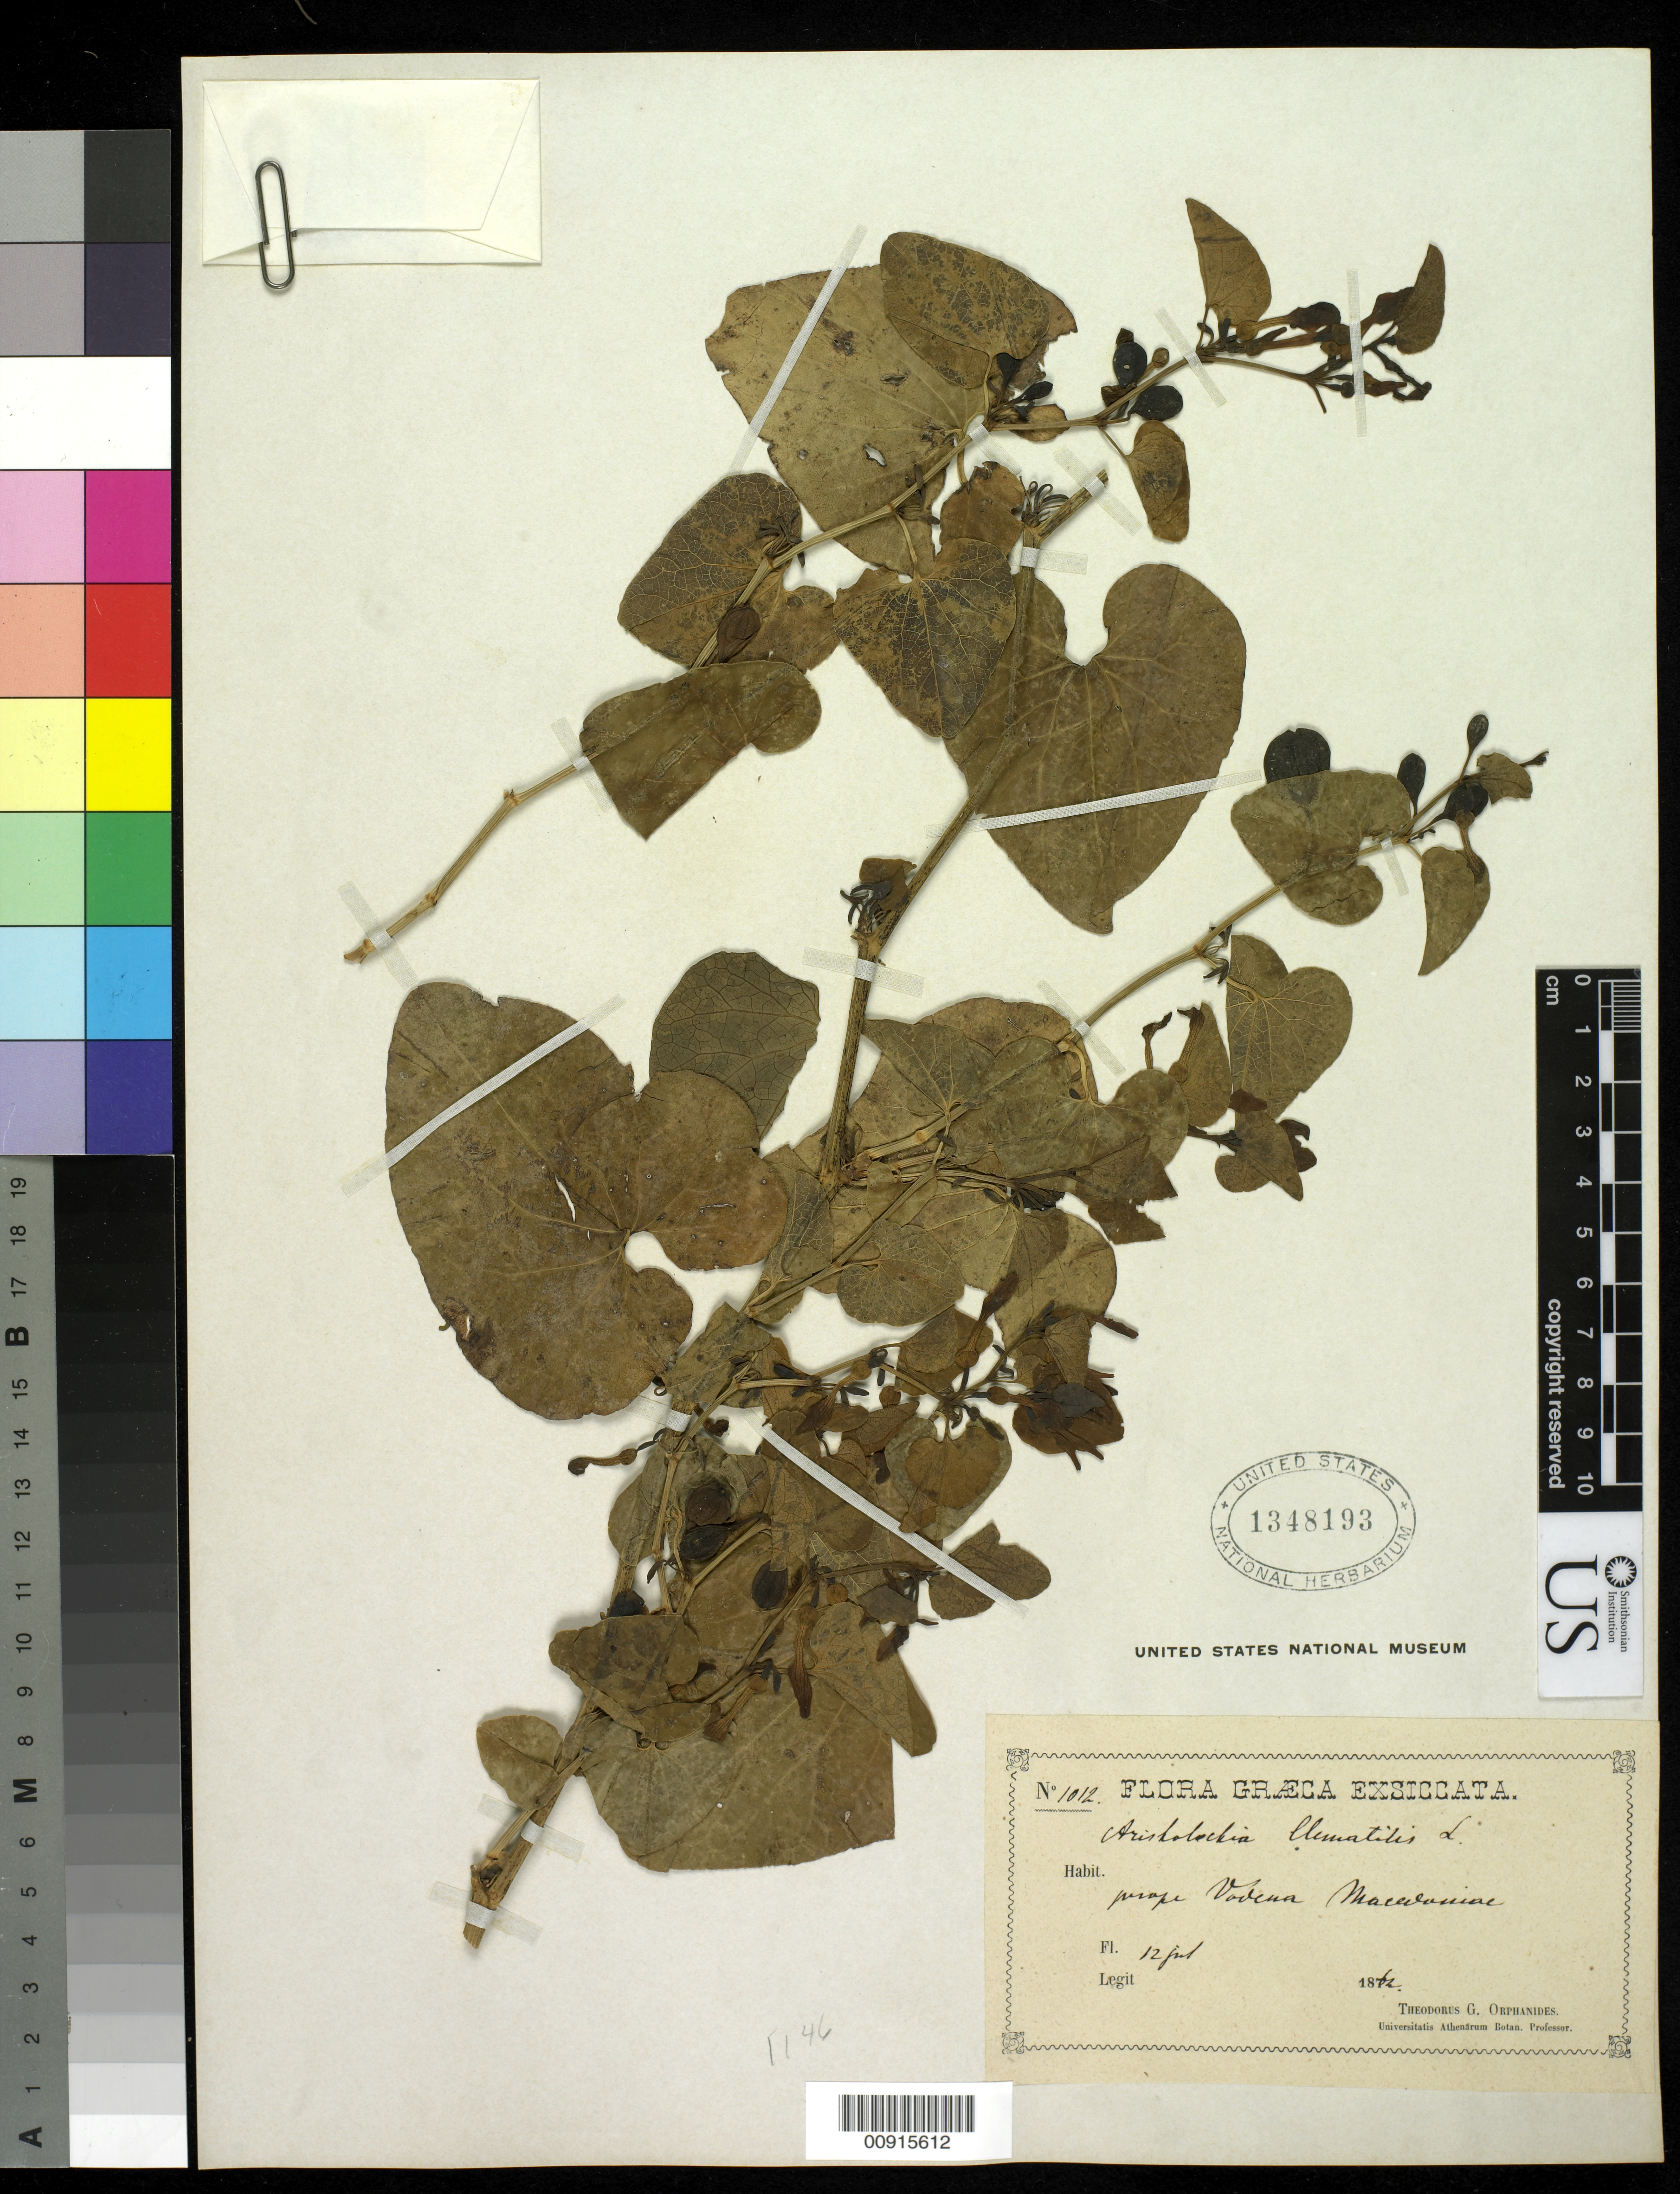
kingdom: Plantae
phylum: Tracheophyta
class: Magnoliopsida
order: Piperales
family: Aristolochiaceae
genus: Aristolochia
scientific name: Aristolochia clematitis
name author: L.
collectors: T. G. Orphanides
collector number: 1012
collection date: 1862-07-12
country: Greece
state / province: Central Macedonia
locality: near ?Vadena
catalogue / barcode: US 1348193